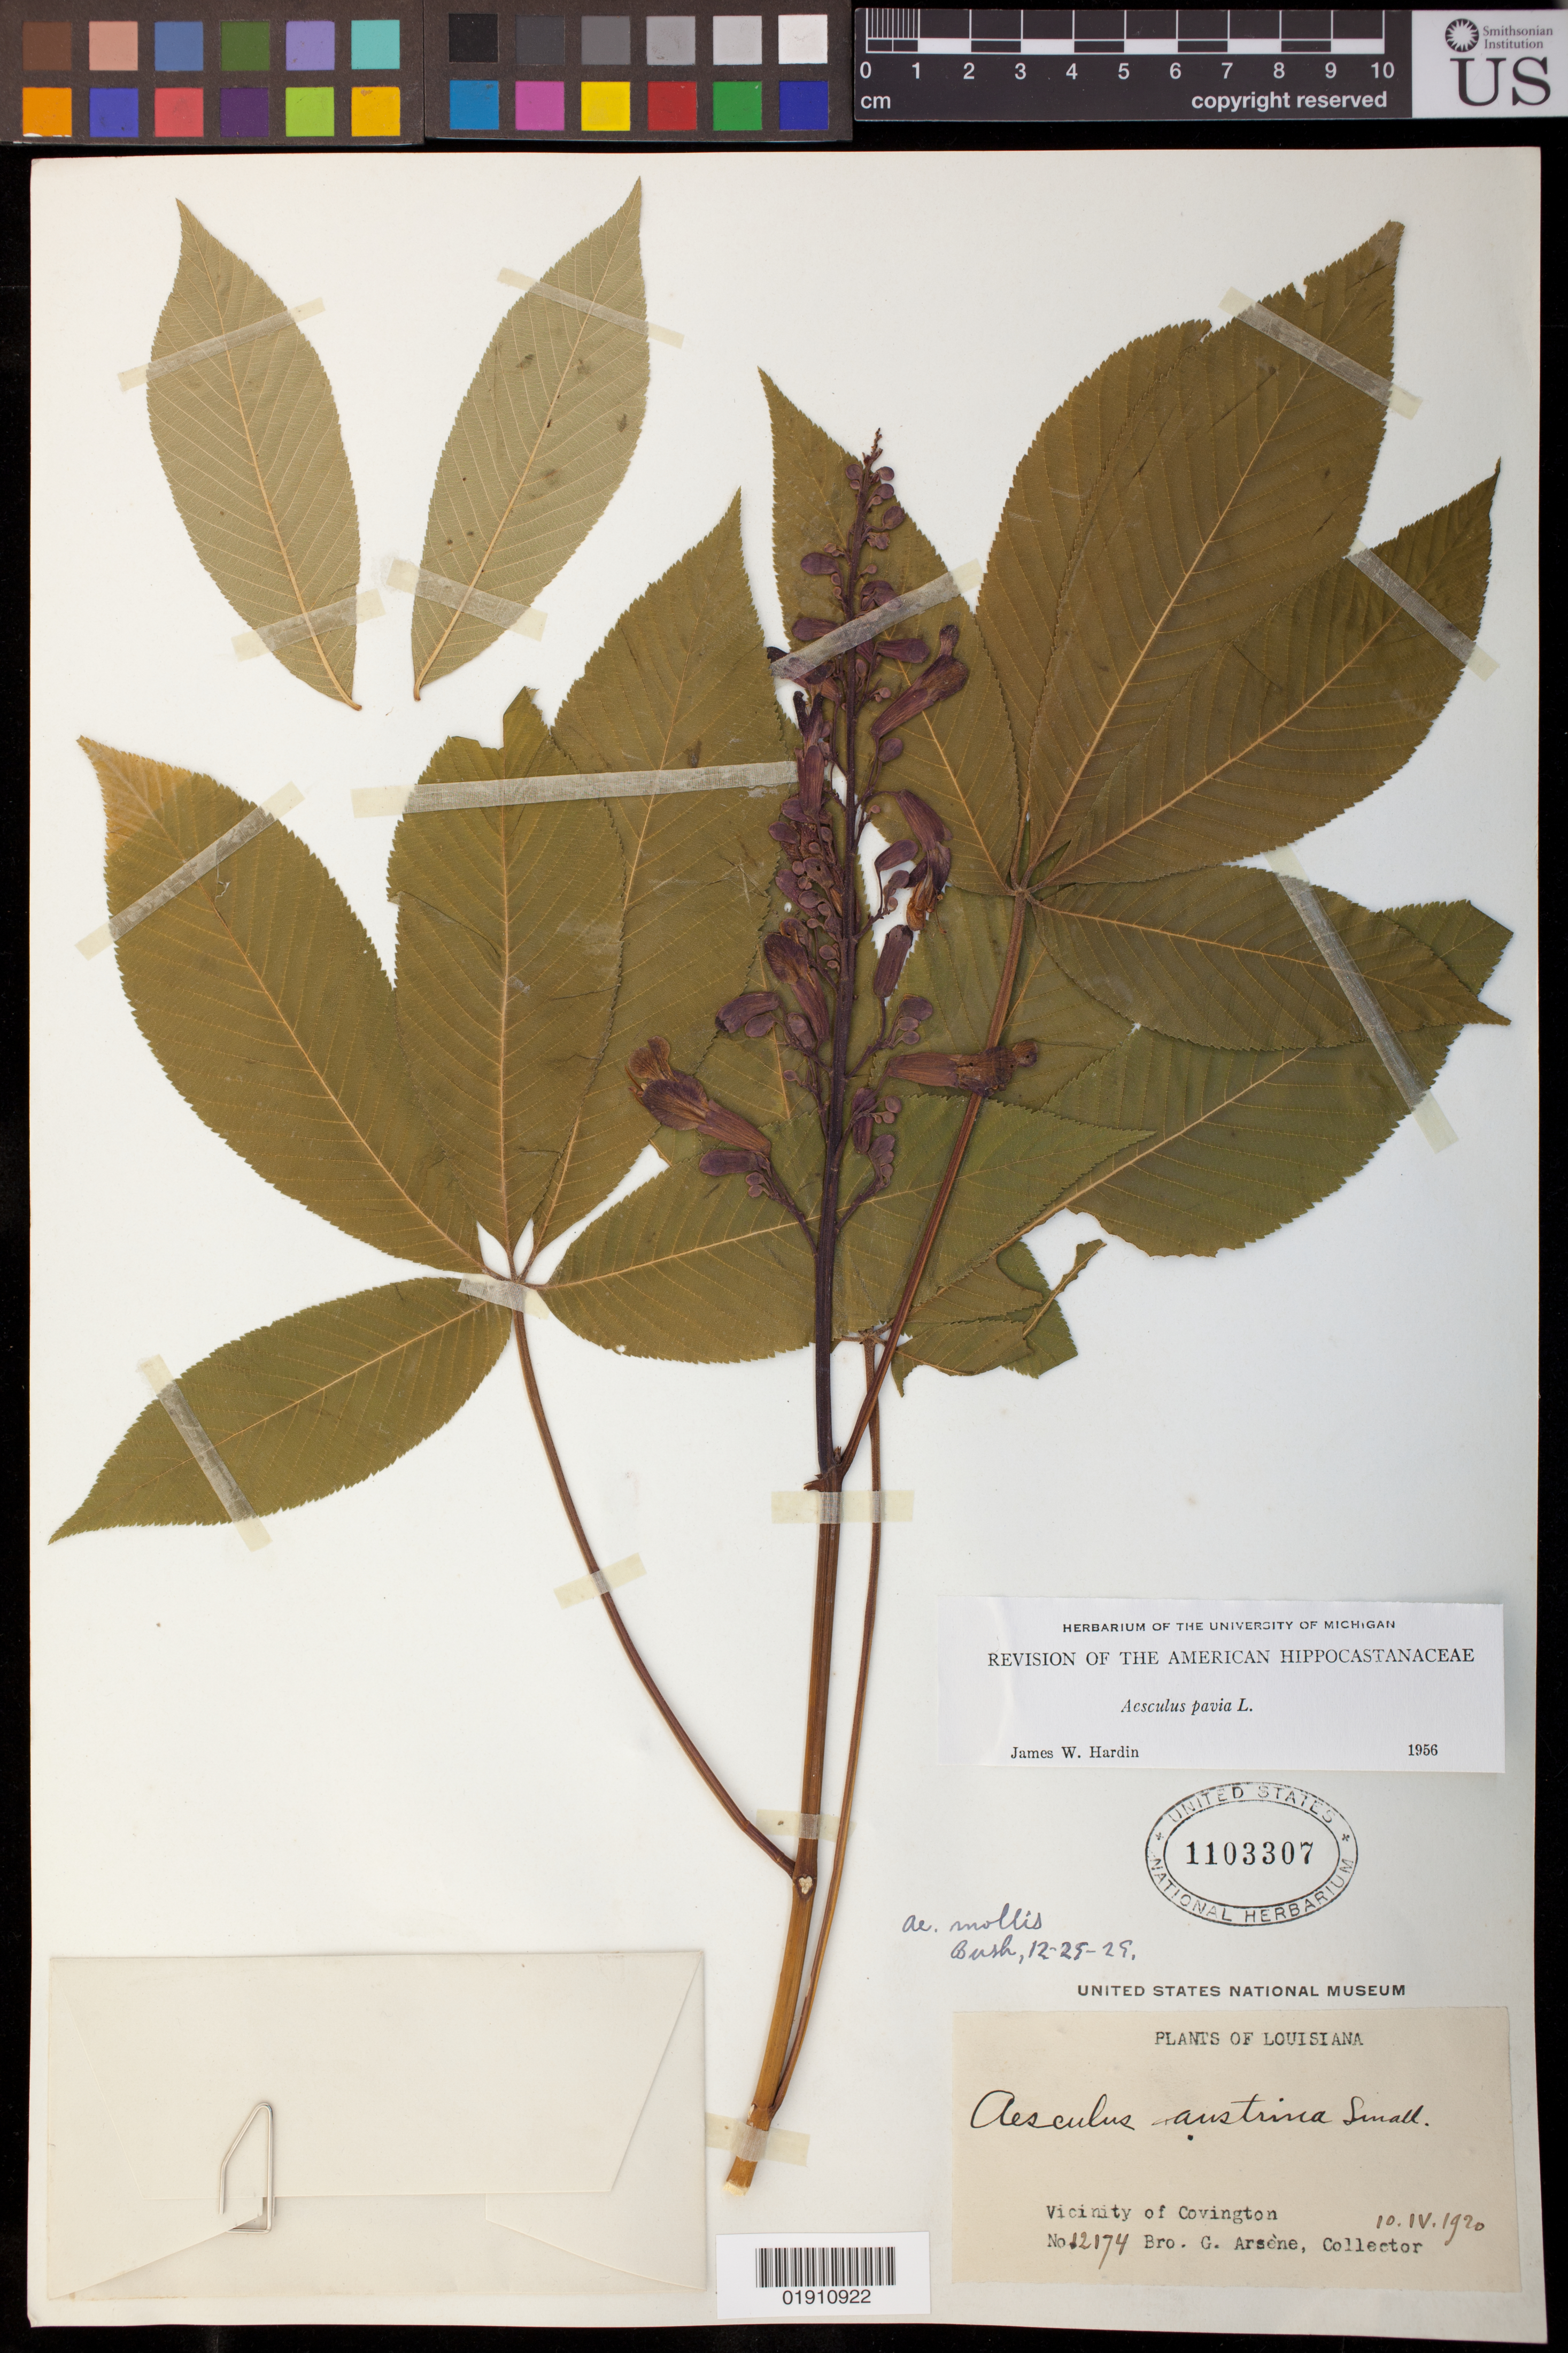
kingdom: Plantae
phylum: Tracheophyta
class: Magnoliopsida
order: Sapindales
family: Sapindaceae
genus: Aesculus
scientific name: Aesculus pavia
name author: L.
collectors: Bro. G. Arsène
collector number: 12174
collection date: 1920-04-10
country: United States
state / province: Louisiana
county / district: Saint Tammany Parish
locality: Vicinity of Covington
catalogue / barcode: US 1103307